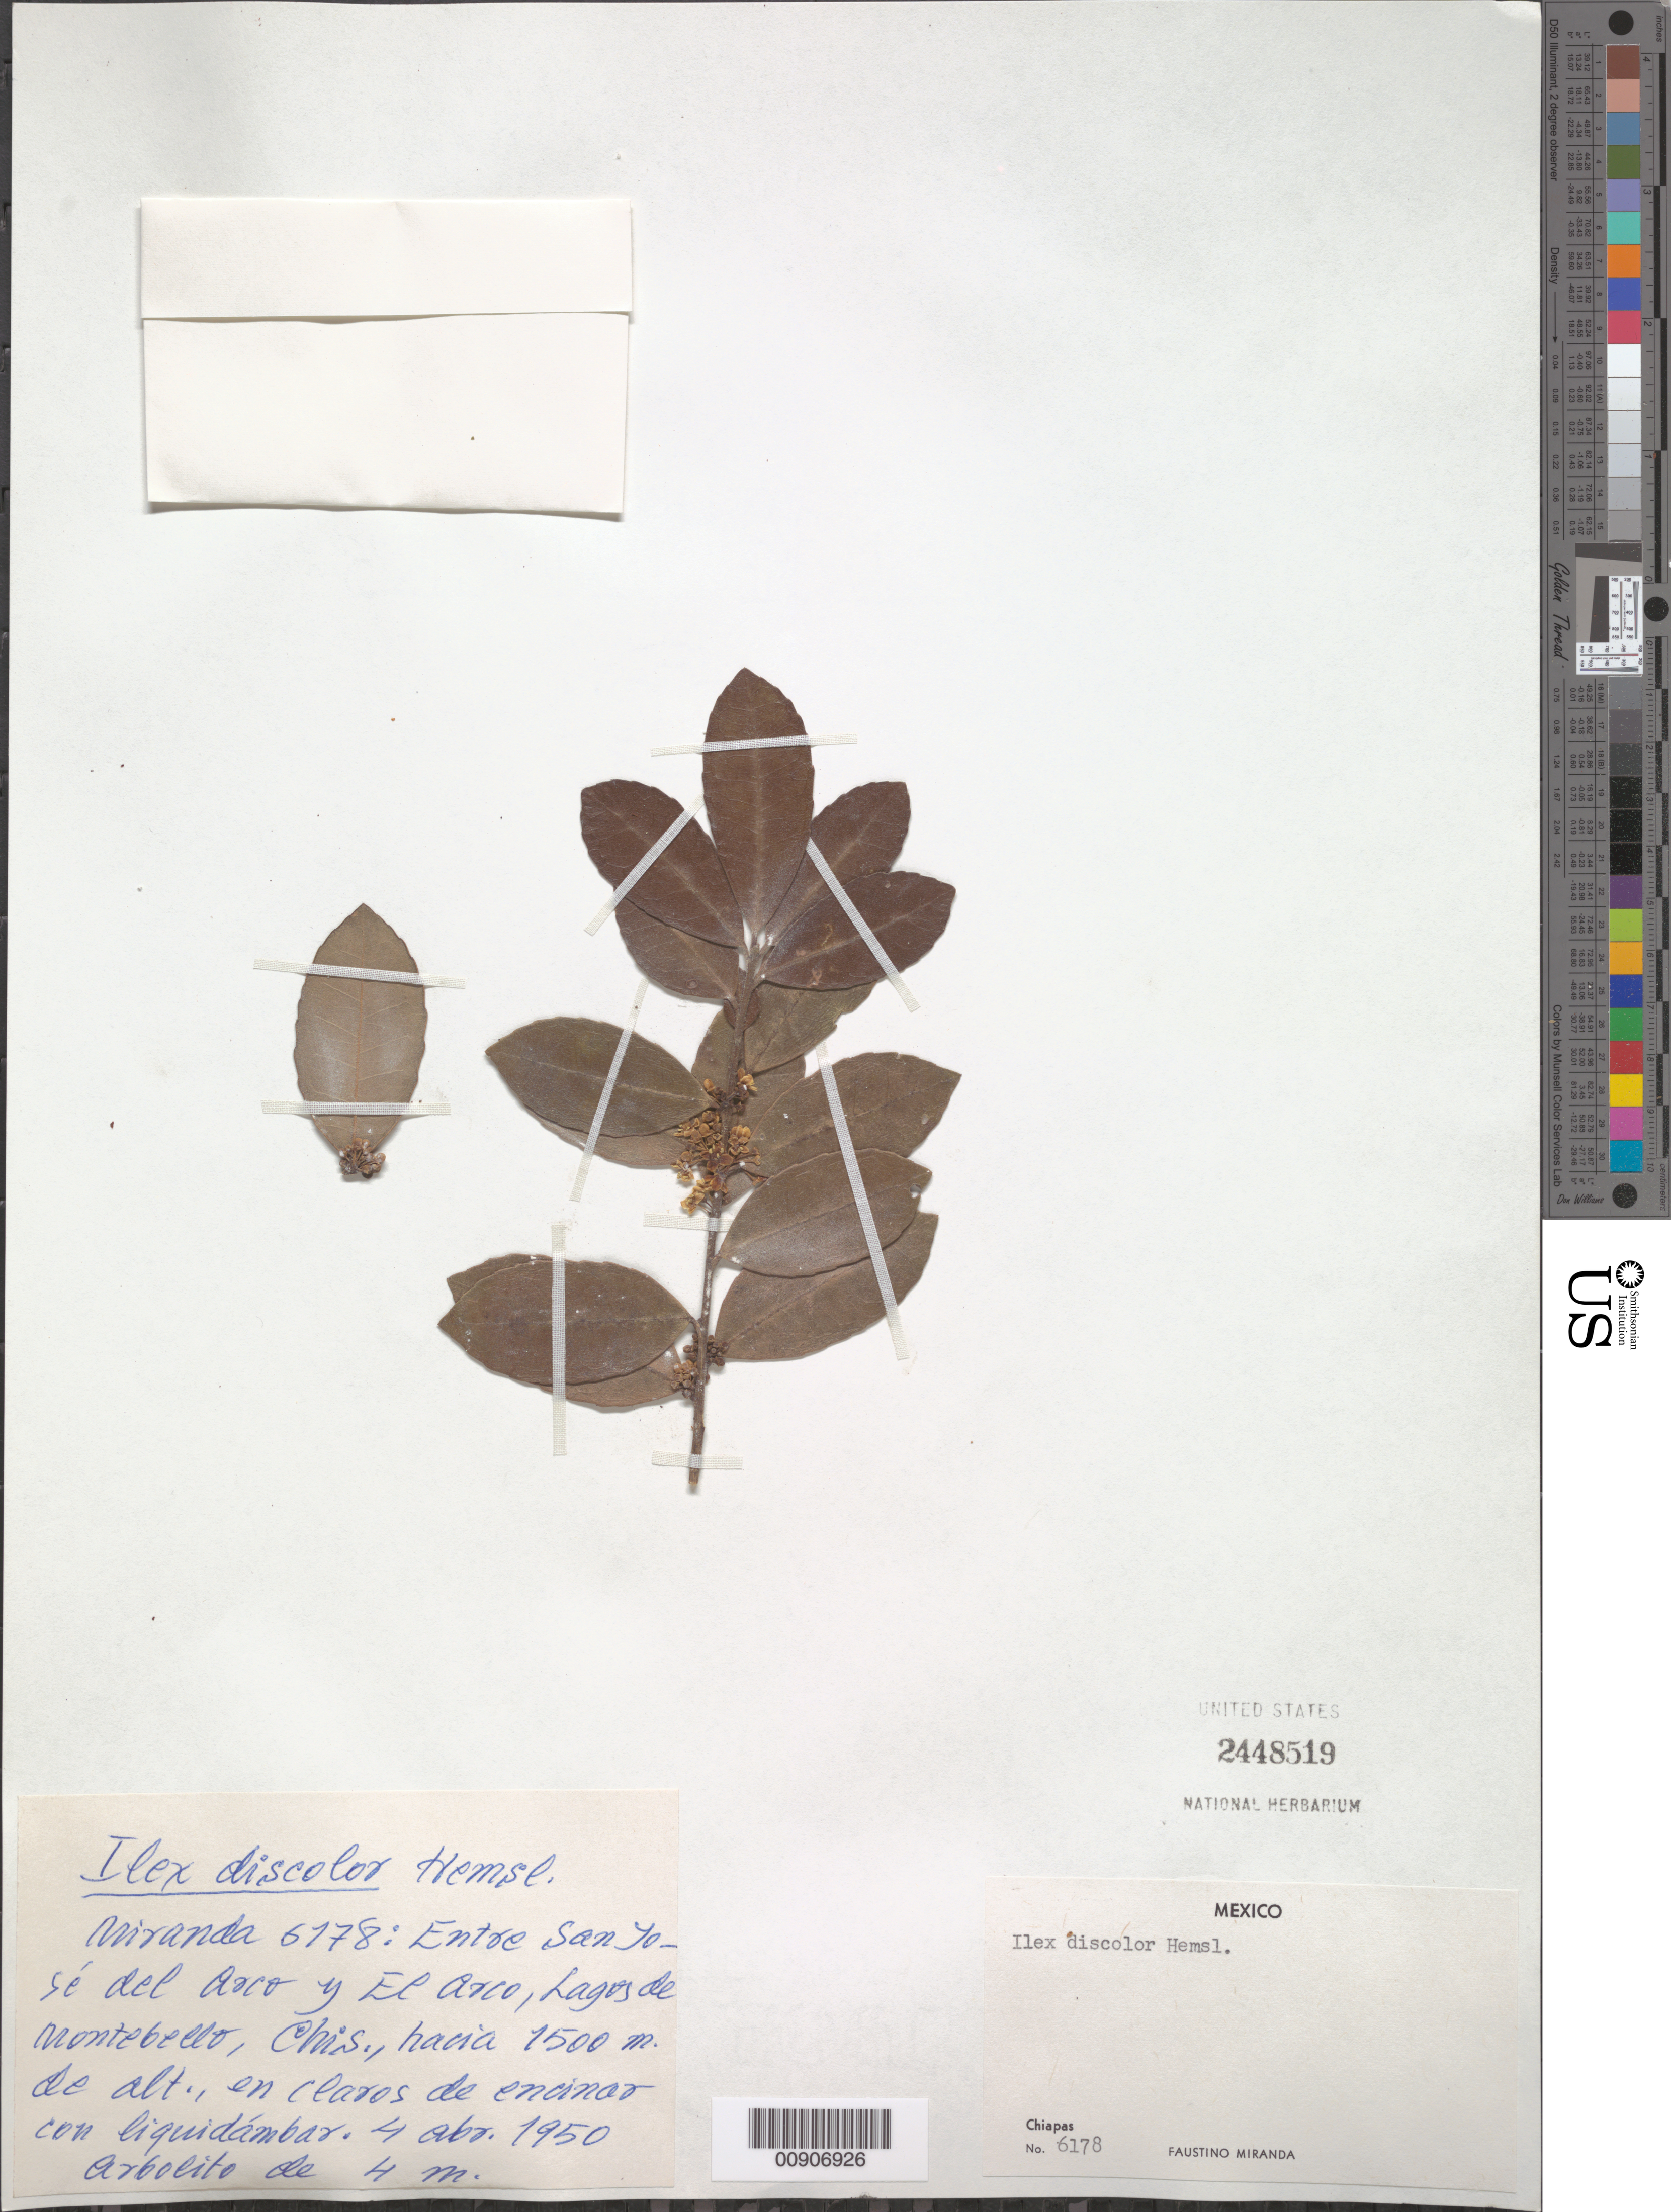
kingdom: Plantae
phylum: Tracheophyta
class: Magnoliopsida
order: Aquifoliales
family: Aquifoliaceae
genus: Ilex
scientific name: Ilex discolor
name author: Hemsl.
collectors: Miranda G., F.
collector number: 6178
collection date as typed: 04 Apr 1950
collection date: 1950-04-04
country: Mexico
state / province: Chiapas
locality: Entre San José del Arco y El Arco, Lagos de Montebello, Chiapas.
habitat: En claros de encinar con liquidámbar.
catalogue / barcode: US 2448519